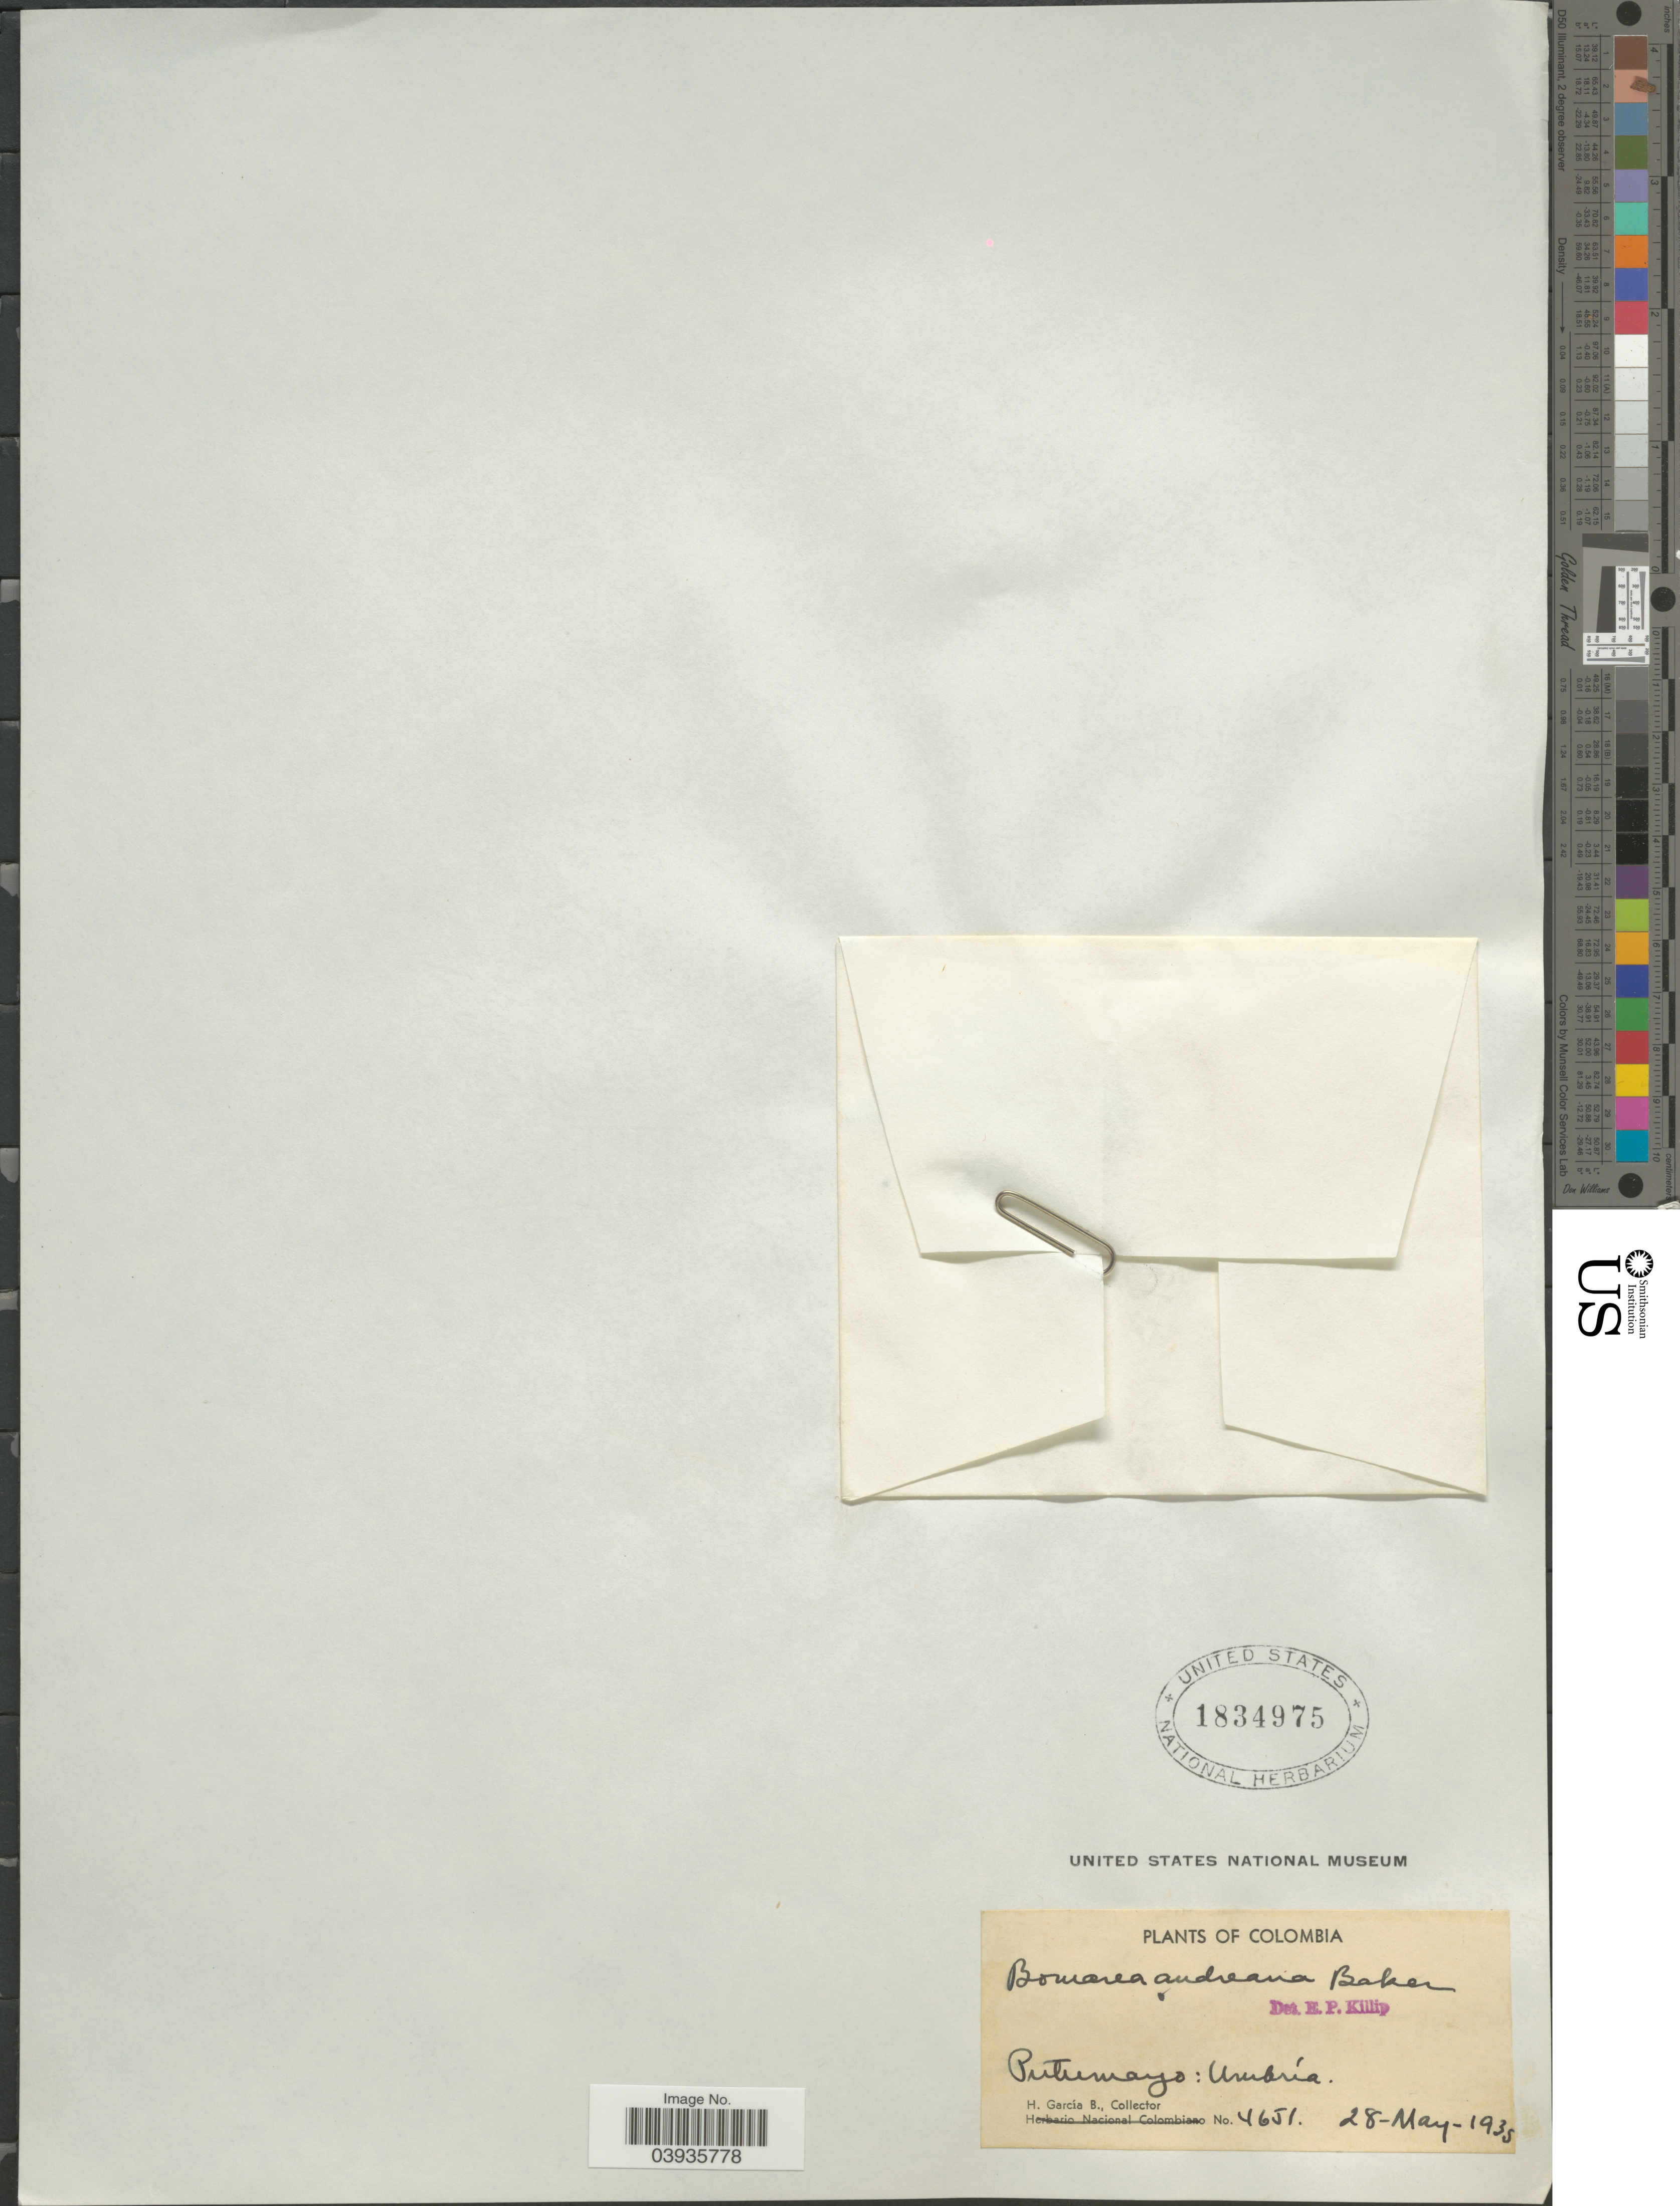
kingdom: Plantae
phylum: Tracheophyta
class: Liliopsida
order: Liliales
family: Alstroemeriaceae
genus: Bomarea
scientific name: Bomarea andreana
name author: Baker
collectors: H. García B.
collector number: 4651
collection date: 1935-05-28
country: Colombia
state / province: Putumayo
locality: Umbría.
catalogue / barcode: US 1834975